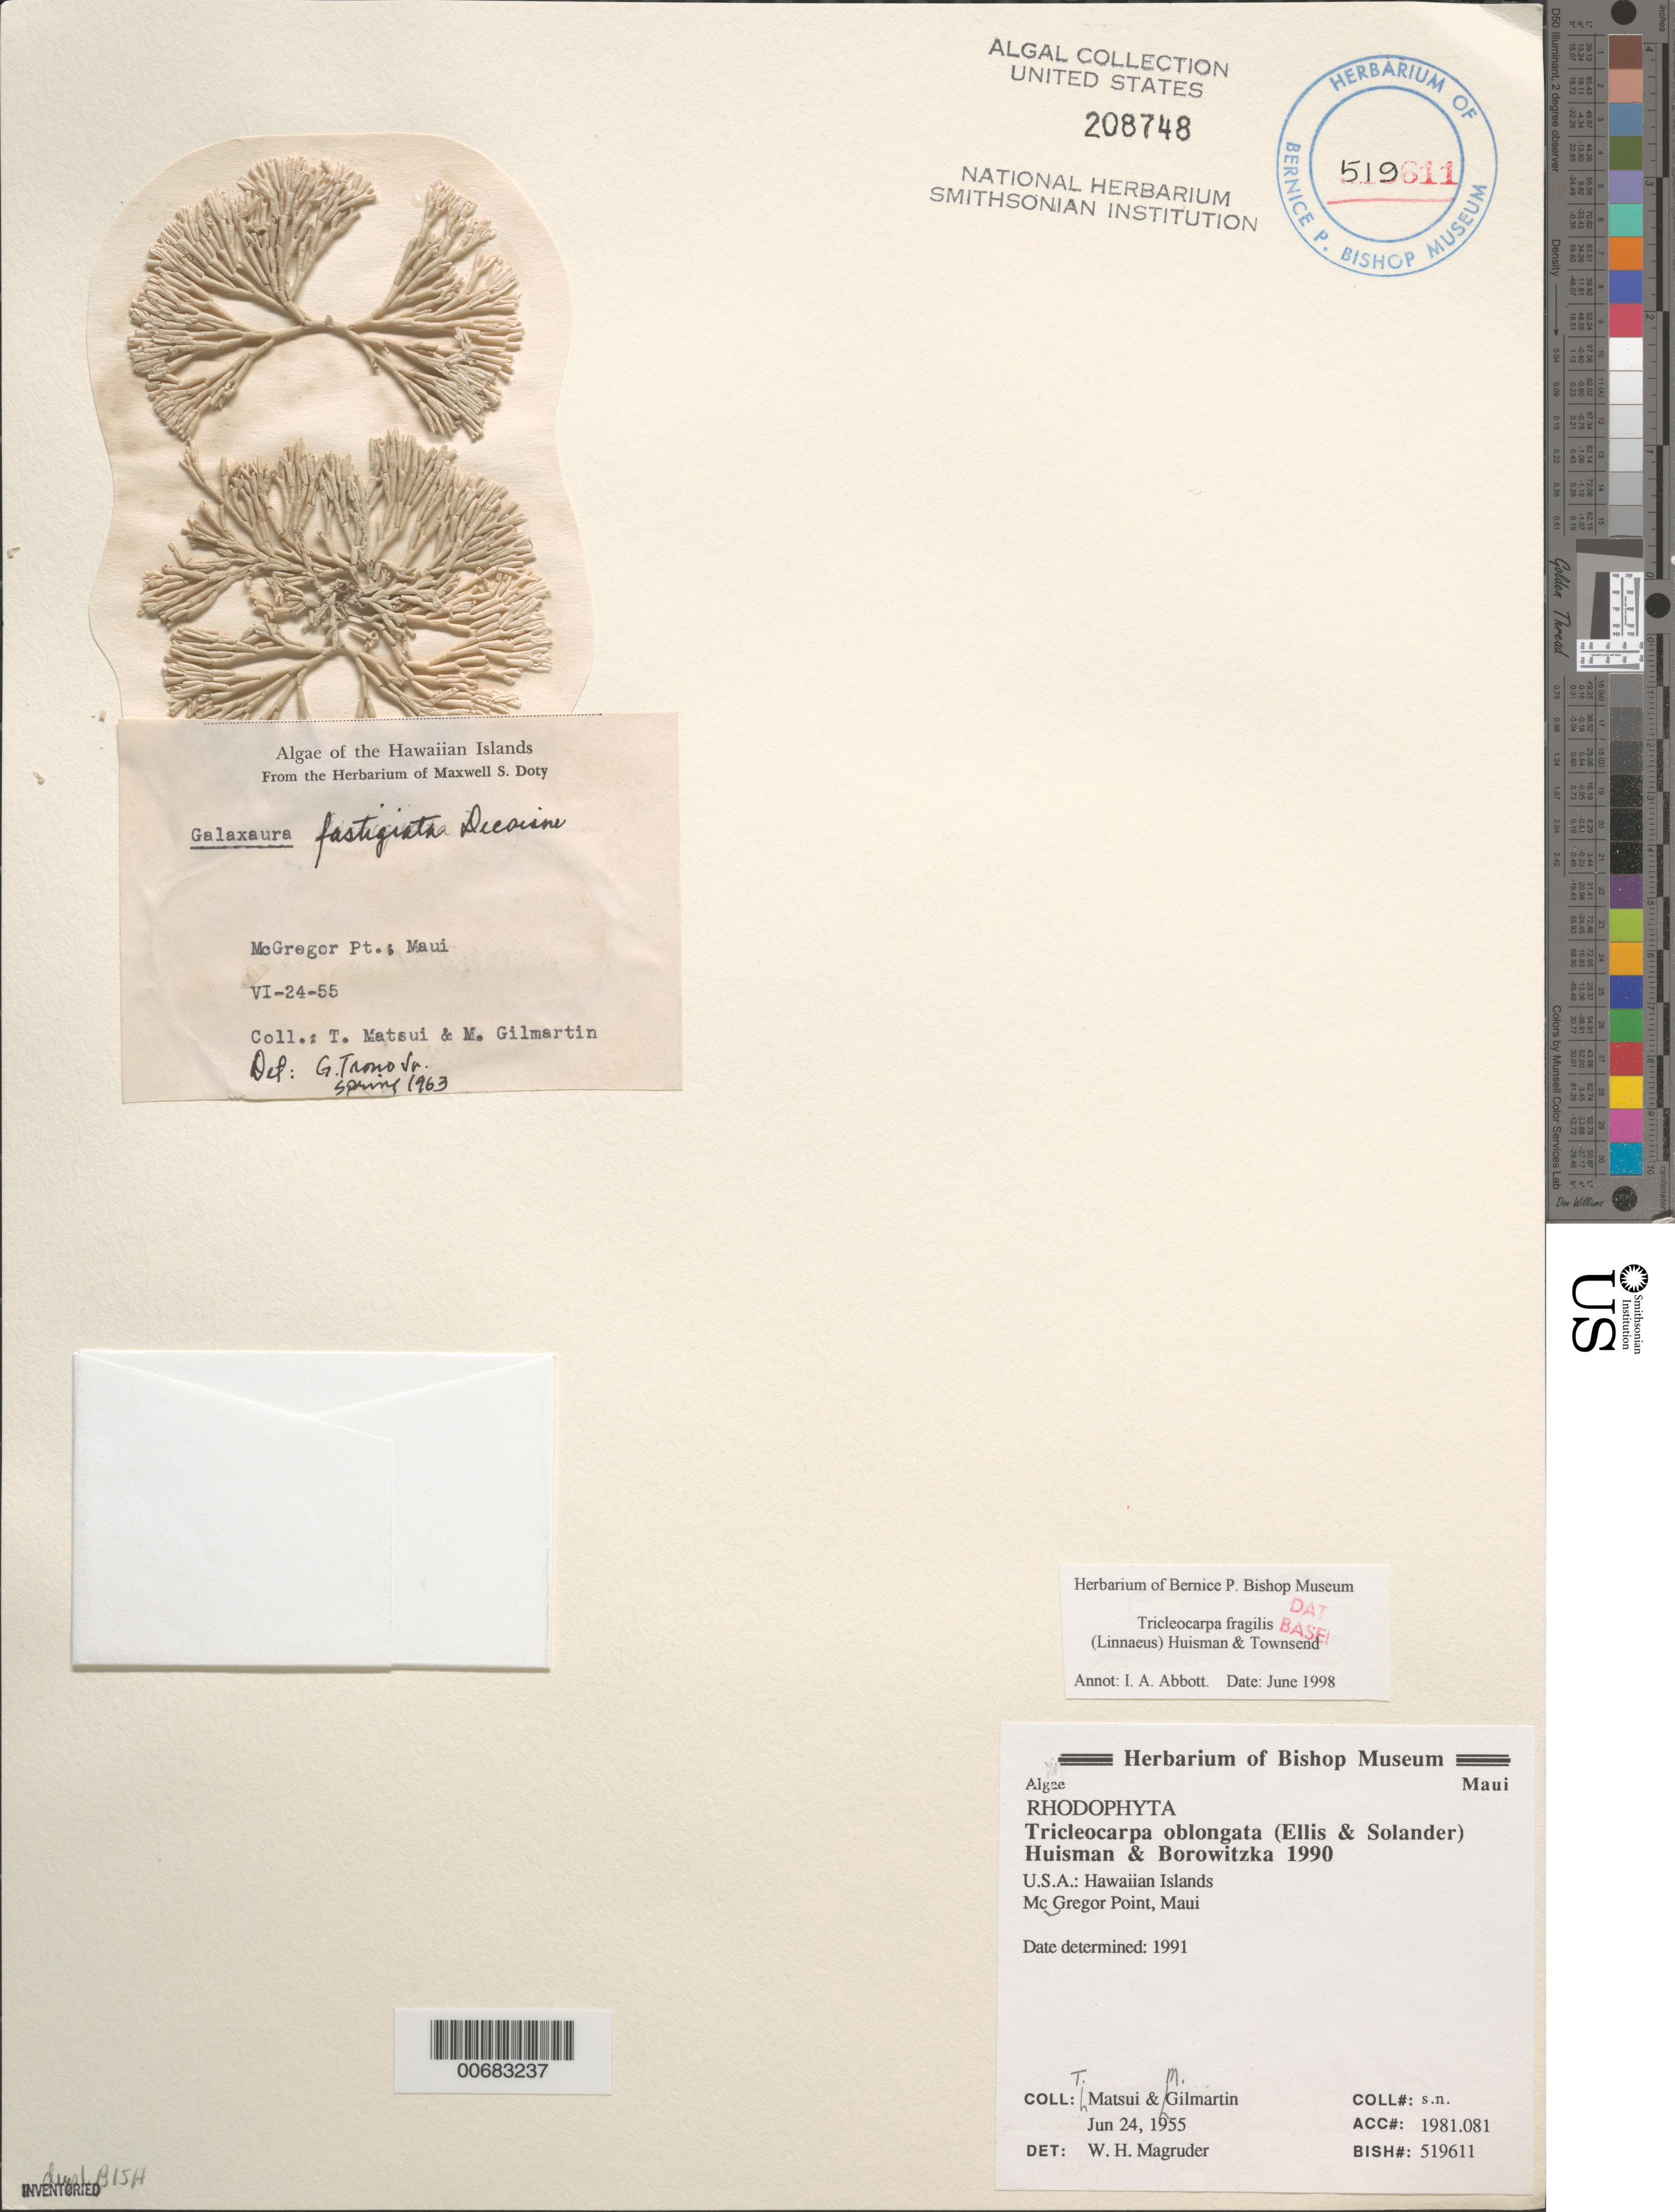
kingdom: Plantae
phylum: Rhodophyta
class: Florideophyceae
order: Nemaliales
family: Galaxauraceae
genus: Tricleocarpa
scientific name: Tricleocarpa fragilis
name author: (L.) Huisman & R.A. Towns.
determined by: Abbott, Isabella A.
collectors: T. Matsui & M. Gilmartin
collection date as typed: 24 Jun 1955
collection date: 1955-06-24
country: United States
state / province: Hawaii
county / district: Maui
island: Maui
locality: McGregor Point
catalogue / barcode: US 208748